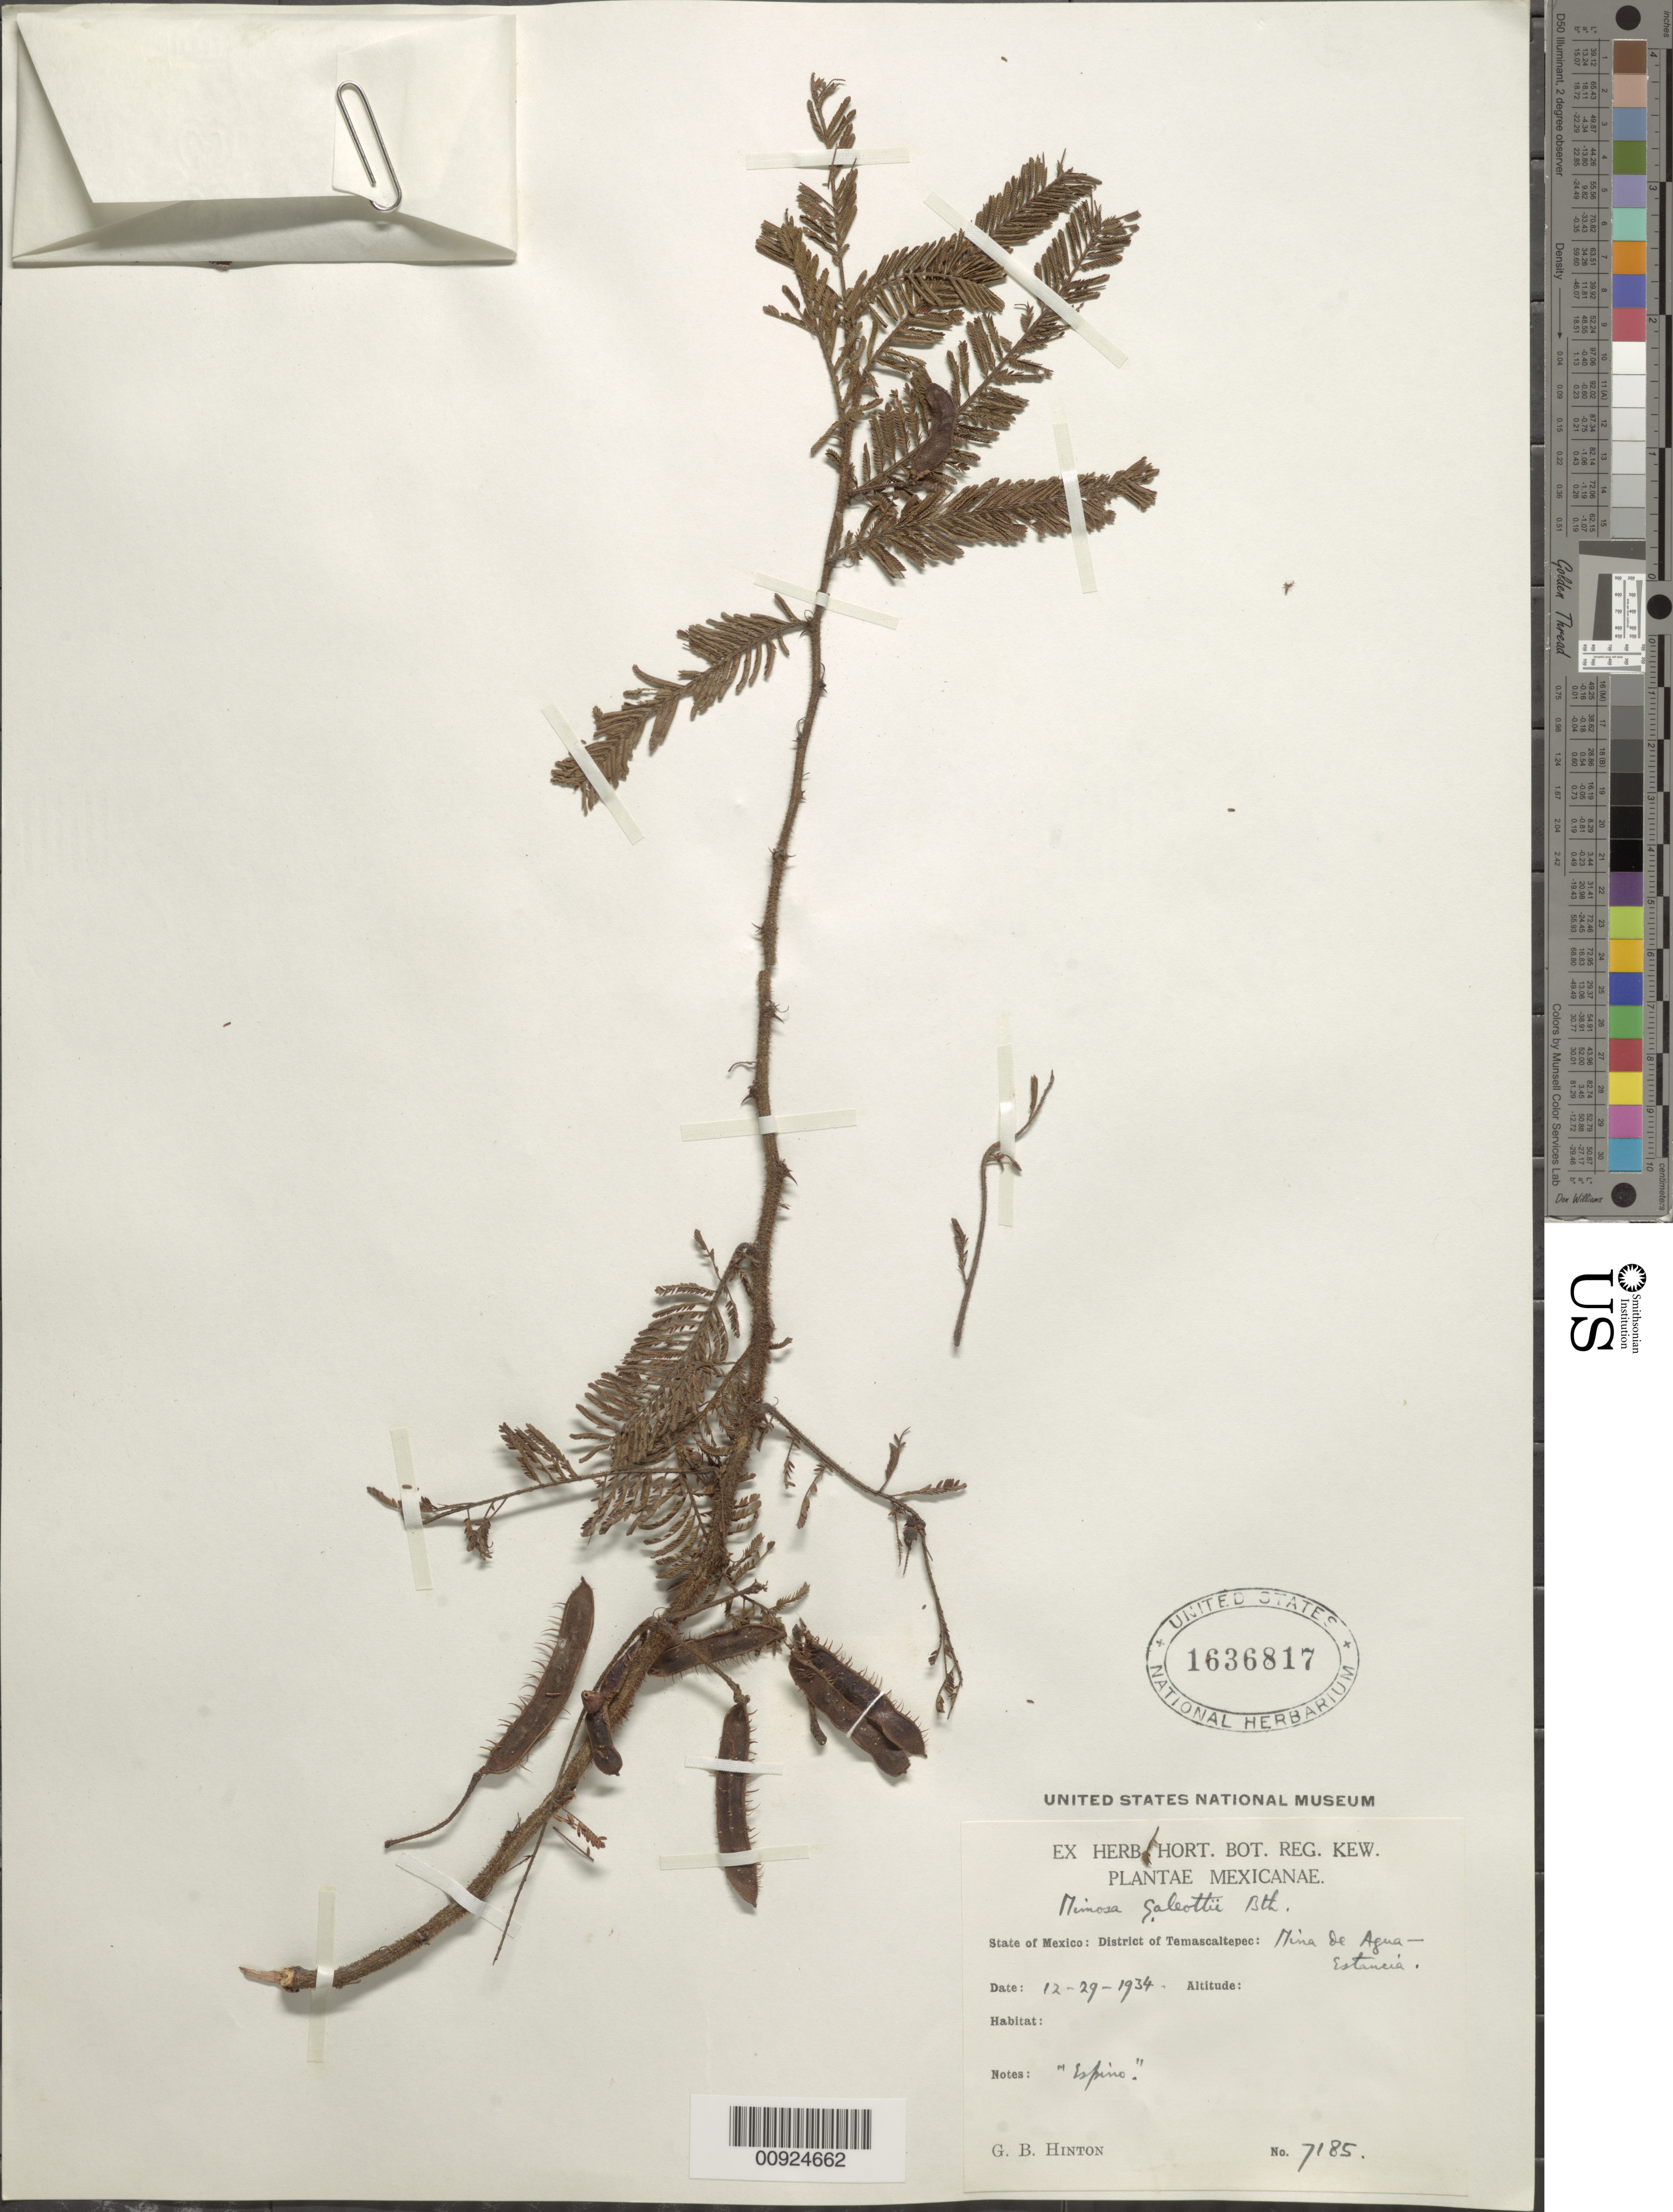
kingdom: Plantae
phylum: Tracheophyta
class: Magnoliopsida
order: Fabales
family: Fabaceae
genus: Mimosa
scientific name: Mimosa galeottii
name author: Benth.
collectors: G. B. Hinton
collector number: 7185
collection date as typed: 29 Dec 1934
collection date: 1934-12-29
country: Mexico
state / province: México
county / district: Temascaltepec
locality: State of Mexico: District of Temascaltepec: Mina de agua - Estancia.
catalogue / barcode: US 1636817